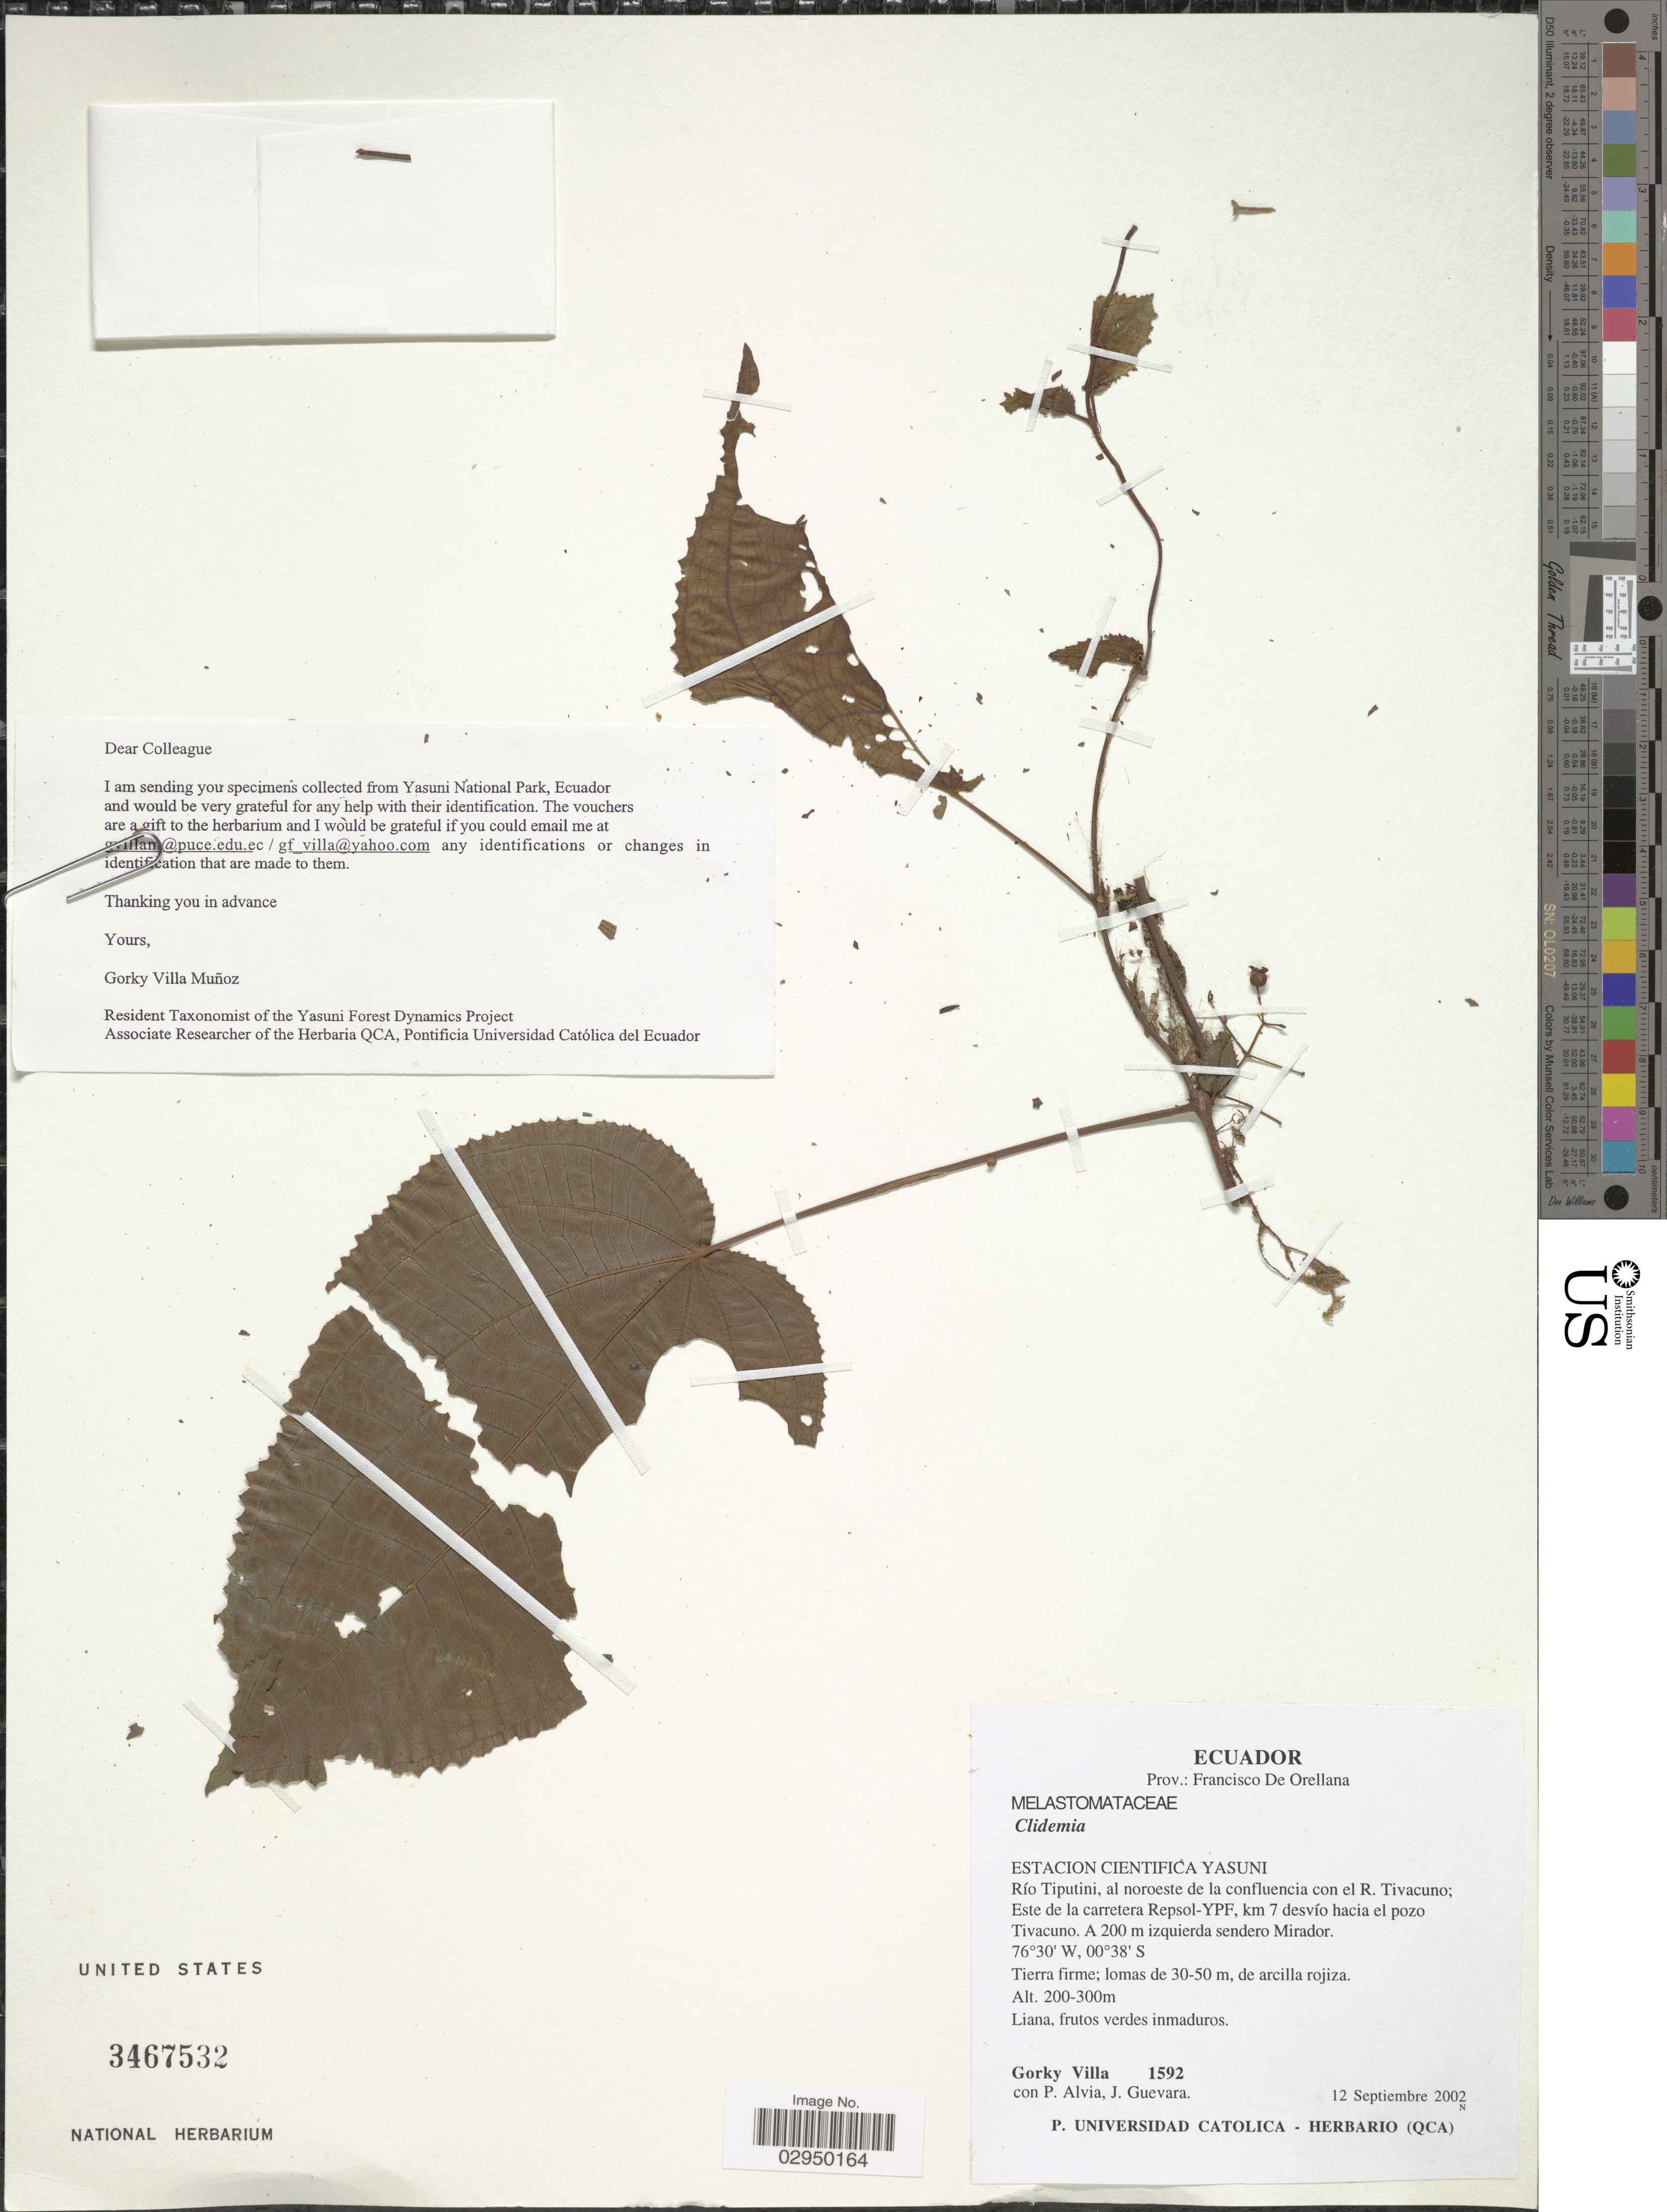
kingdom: Plantae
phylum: Tracheophyta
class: Magnoliopsida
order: Myrtales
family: Melastomataceae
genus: Clidemia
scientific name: Clidemia epiphytica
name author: (Triana) Cogn.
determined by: Michelangeli, F. A.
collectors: G. Villa, P. Alvia & J. Guevara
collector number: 1592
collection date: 2002-09-12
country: Ecuador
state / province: Orellana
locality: Prov.: Francisco De Orellana. Estacion Cientifica Yasuni. Río Tiputini, al noroeste de la confluencia con el R. Tivacuno; Este de la carretera Repsol-YPF, km 7 desvío hacia el pozo Tivacuno. A 200 m izquierda sendero Mirador.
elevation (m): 200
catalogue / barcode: US 3467532